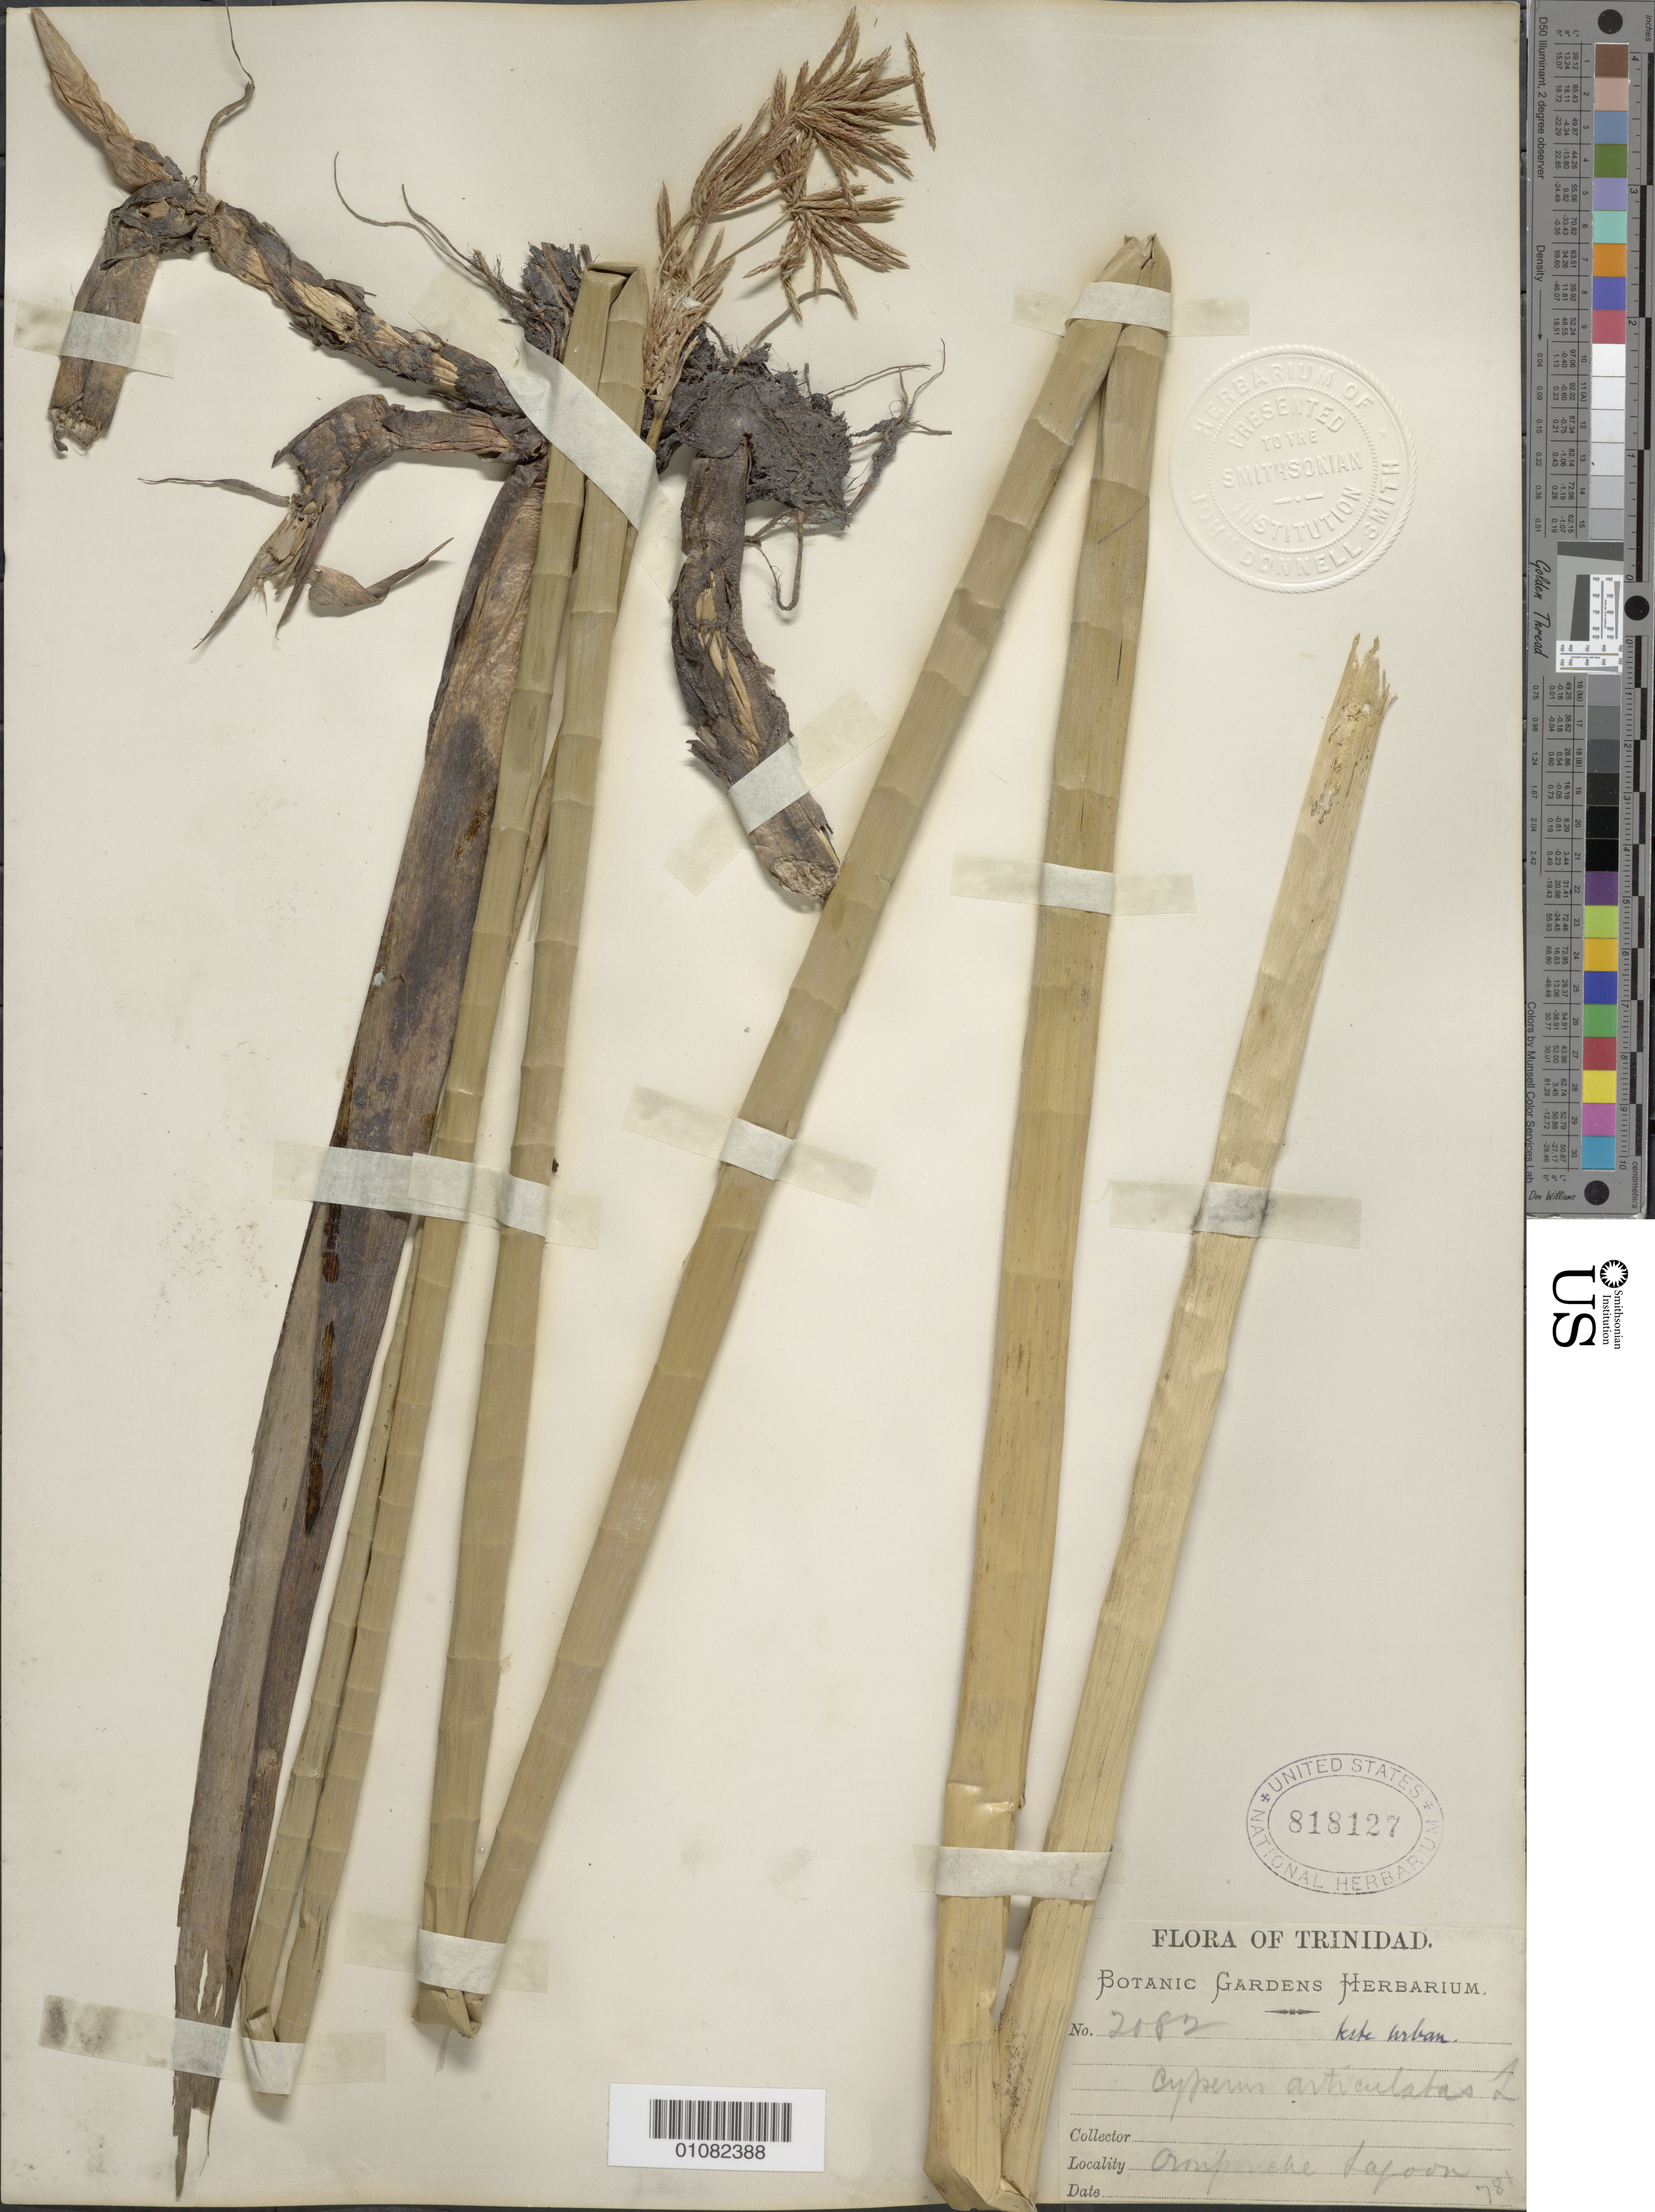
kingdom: Plantae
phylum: Tracheophyta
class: Liliopsida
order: Poales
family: Cyperaceae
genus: Cyperus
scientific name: Cyperus articulatus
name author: L.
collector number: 2082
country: Trinidad and Tobago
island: Trinidad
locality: Oropuche Lagoon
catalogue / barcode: US 818127